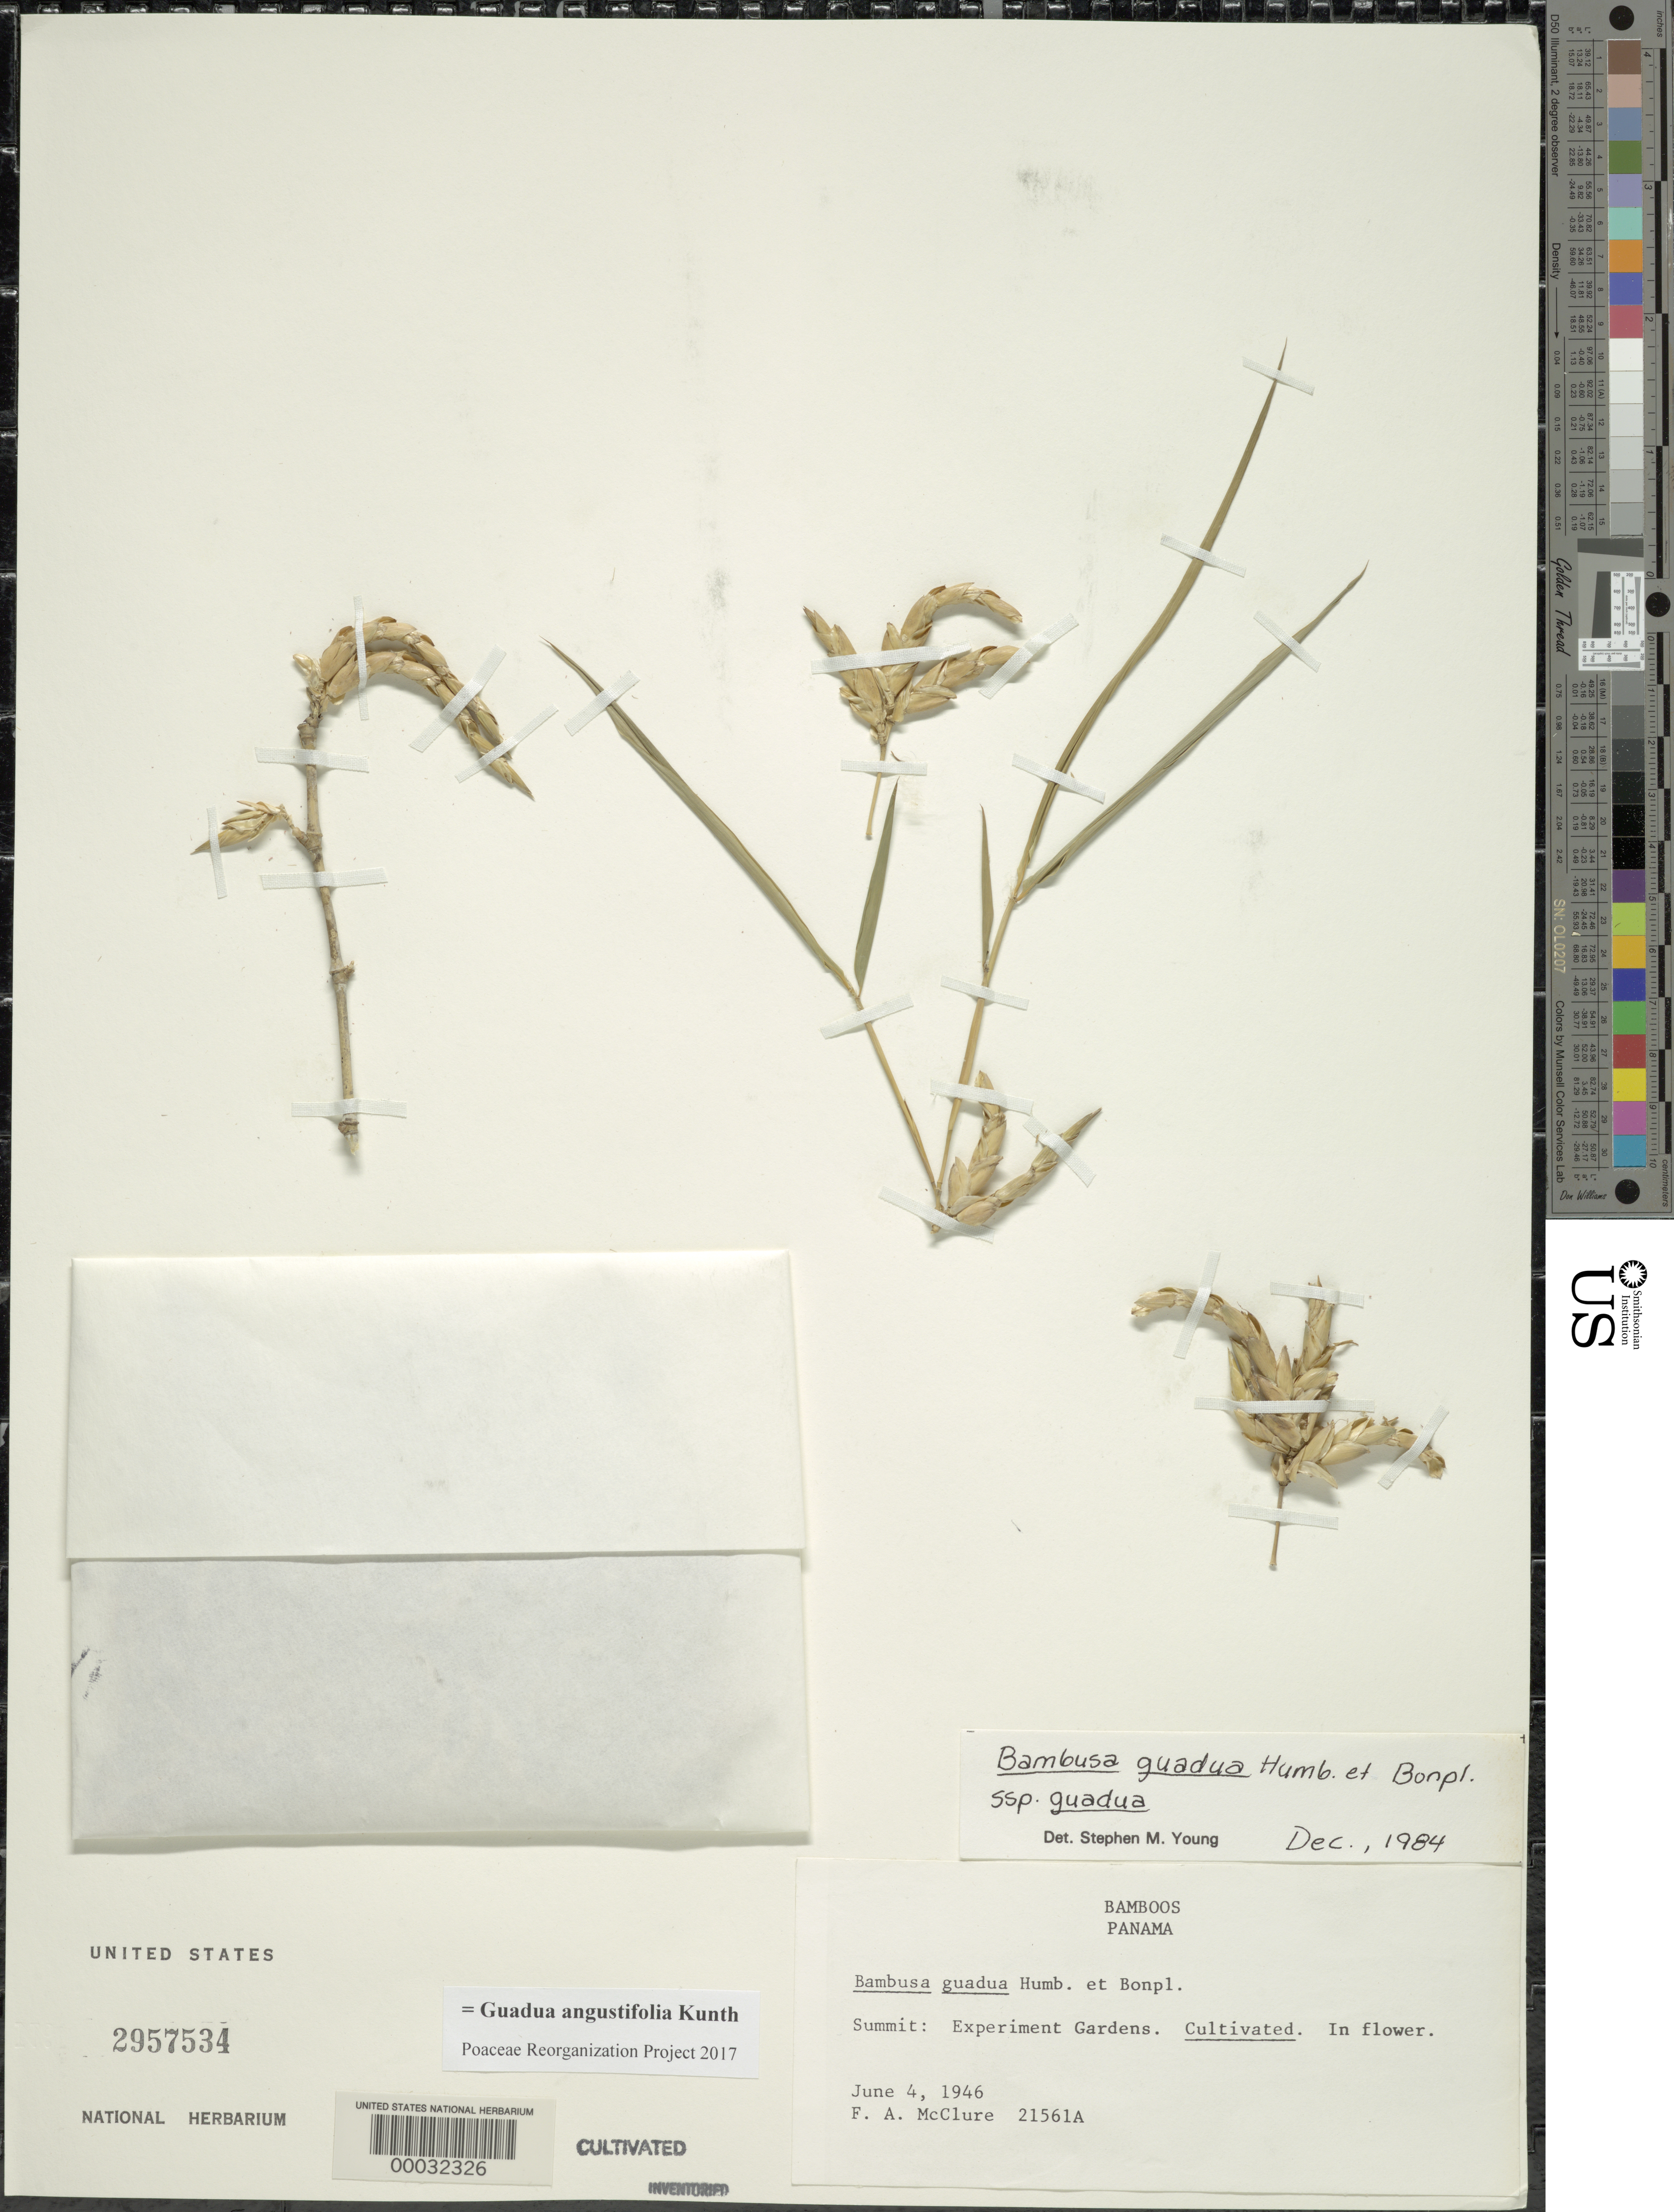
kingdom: Plantae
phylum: Tracheophyta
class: Liliopsida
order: Poales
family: Poaceae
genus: Guadua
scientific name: Guadua angustifolia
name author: Kunth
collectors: F. A. McClure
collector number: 21561 A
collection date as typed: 04 Jun 1946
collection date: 1946-06-04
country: Panama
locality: Experimental Gardens, summit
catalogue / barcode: US 2957534